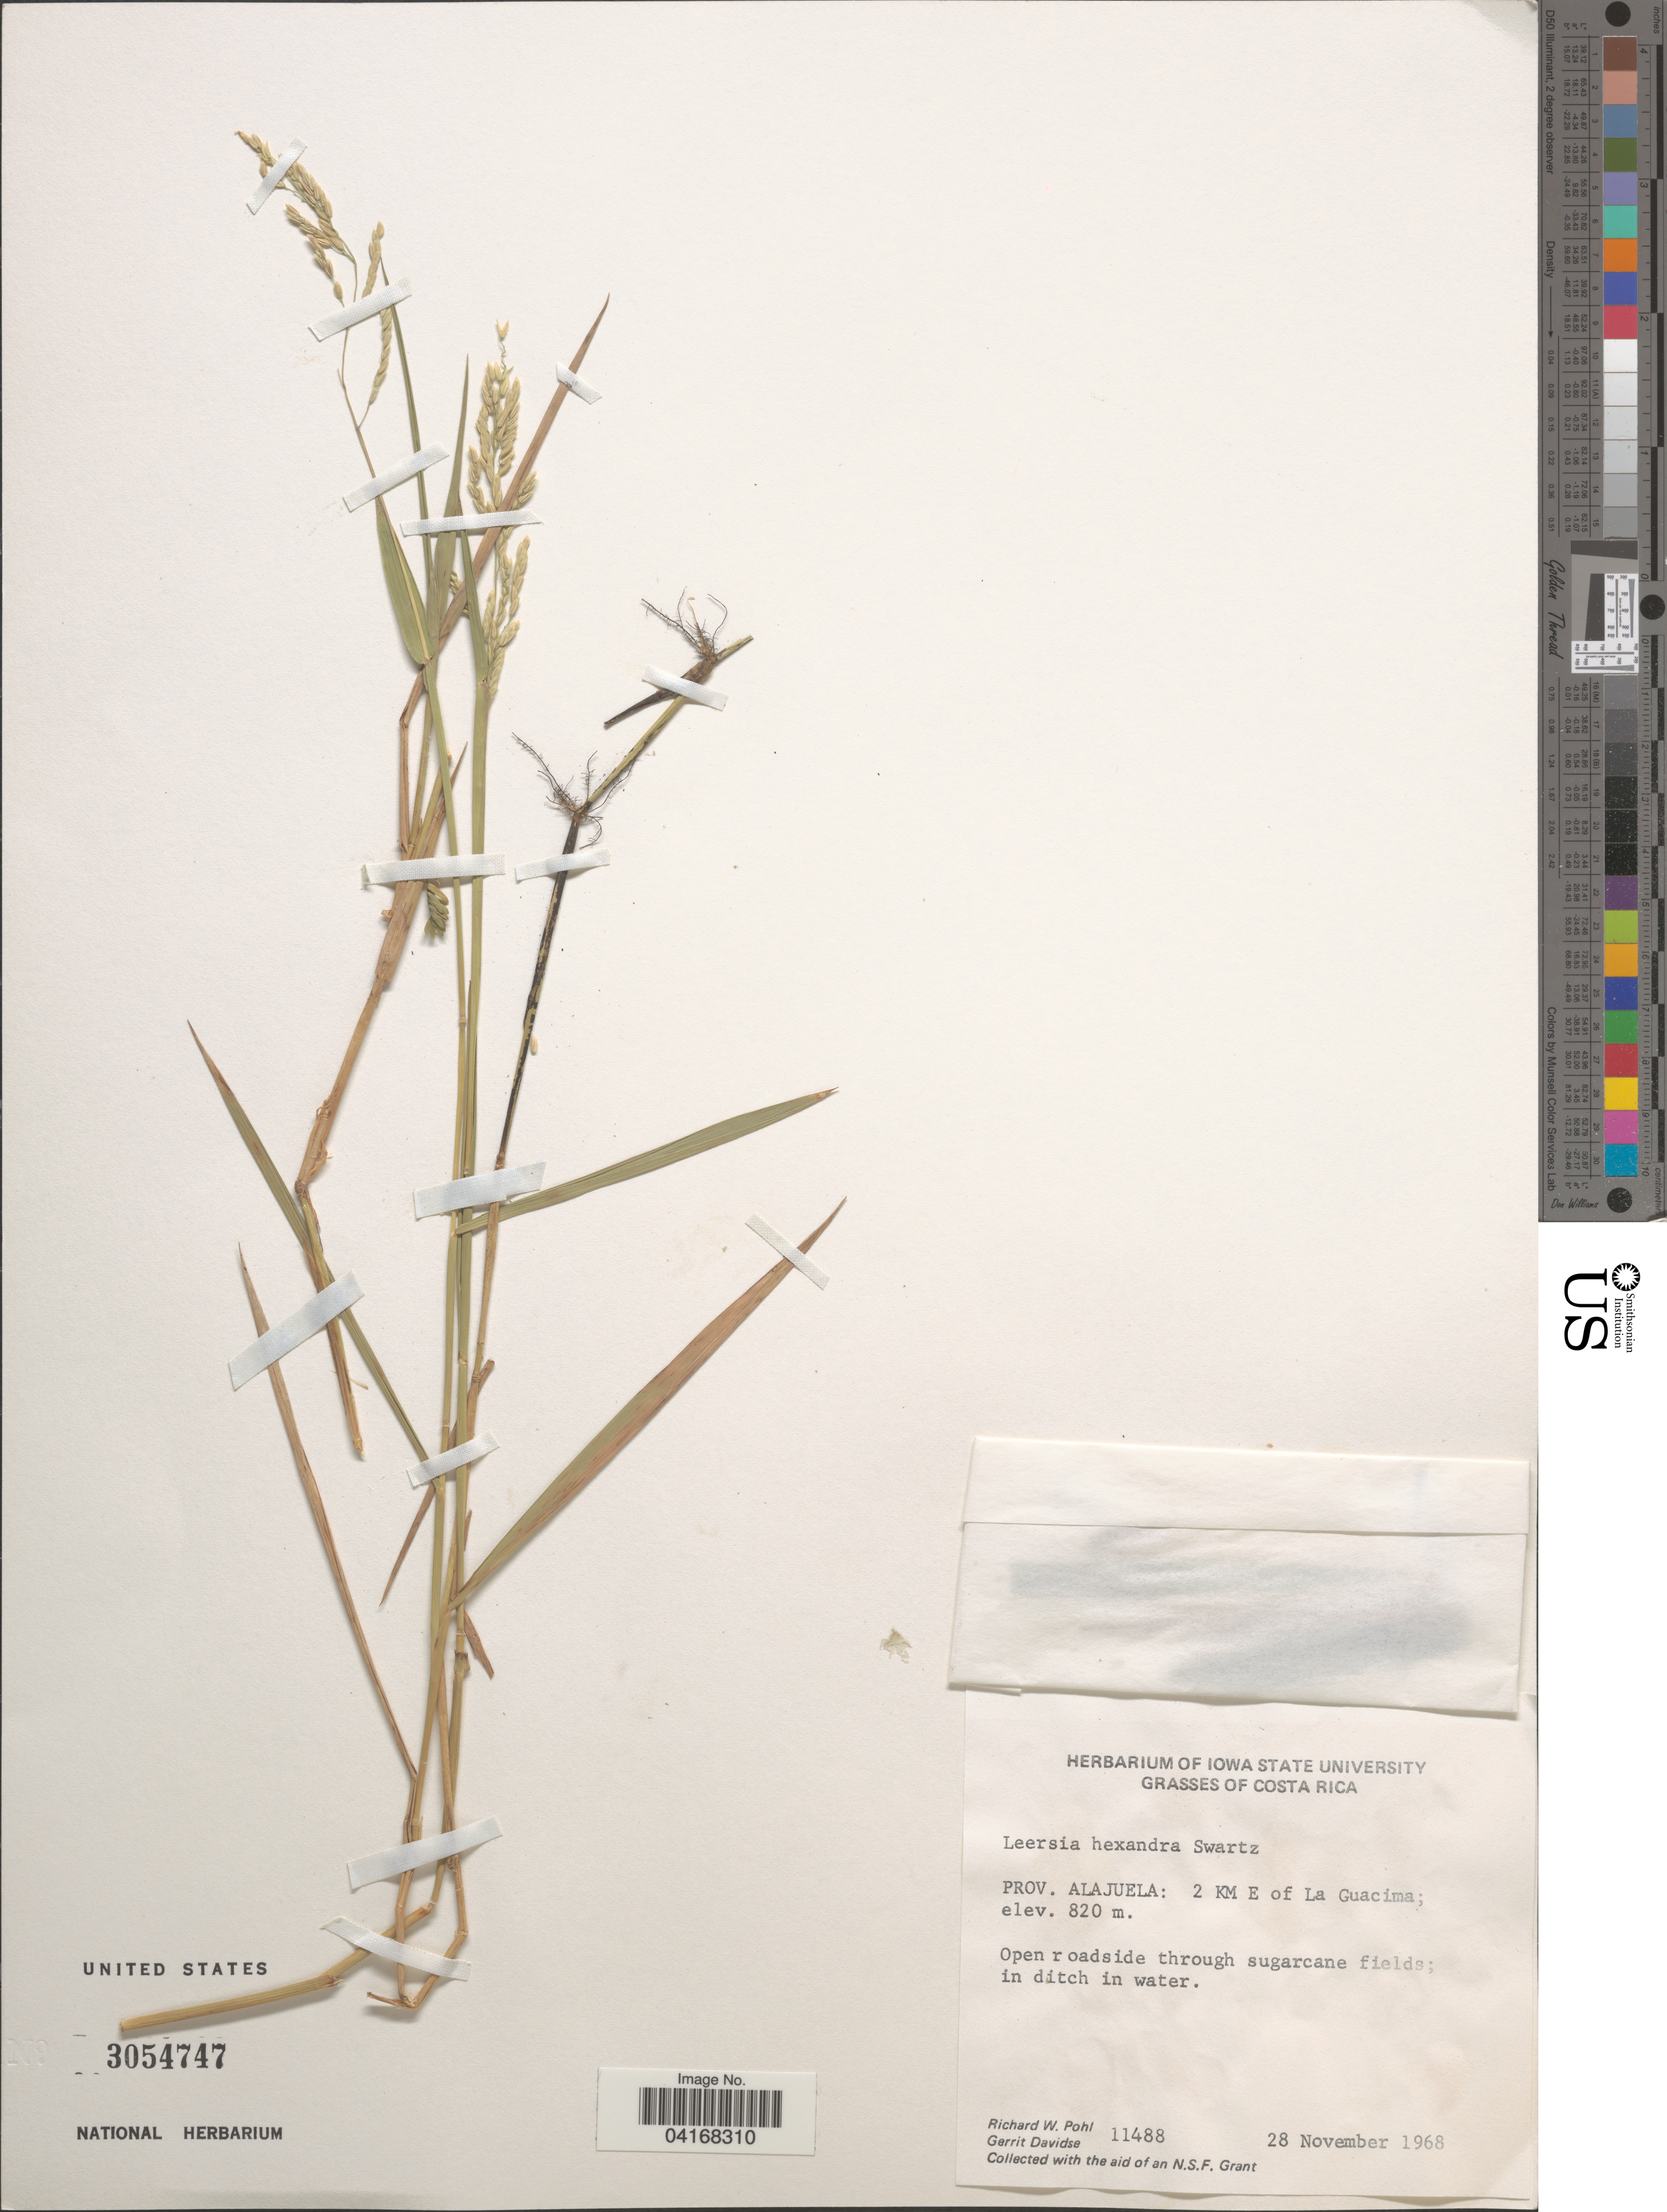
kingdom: Plantae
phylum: Tracheophyta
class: Liliopsida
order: Poales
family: Poaceae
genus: Leersia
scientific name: Leersia hexandra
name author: Sw.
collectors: R. W. Pohl & G. Davidse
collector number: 11488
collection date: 1968-11-28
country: Costa Rica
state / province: Alajuela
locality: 2 KM E of La Guacima.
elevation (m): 820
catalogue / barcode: US 3054747